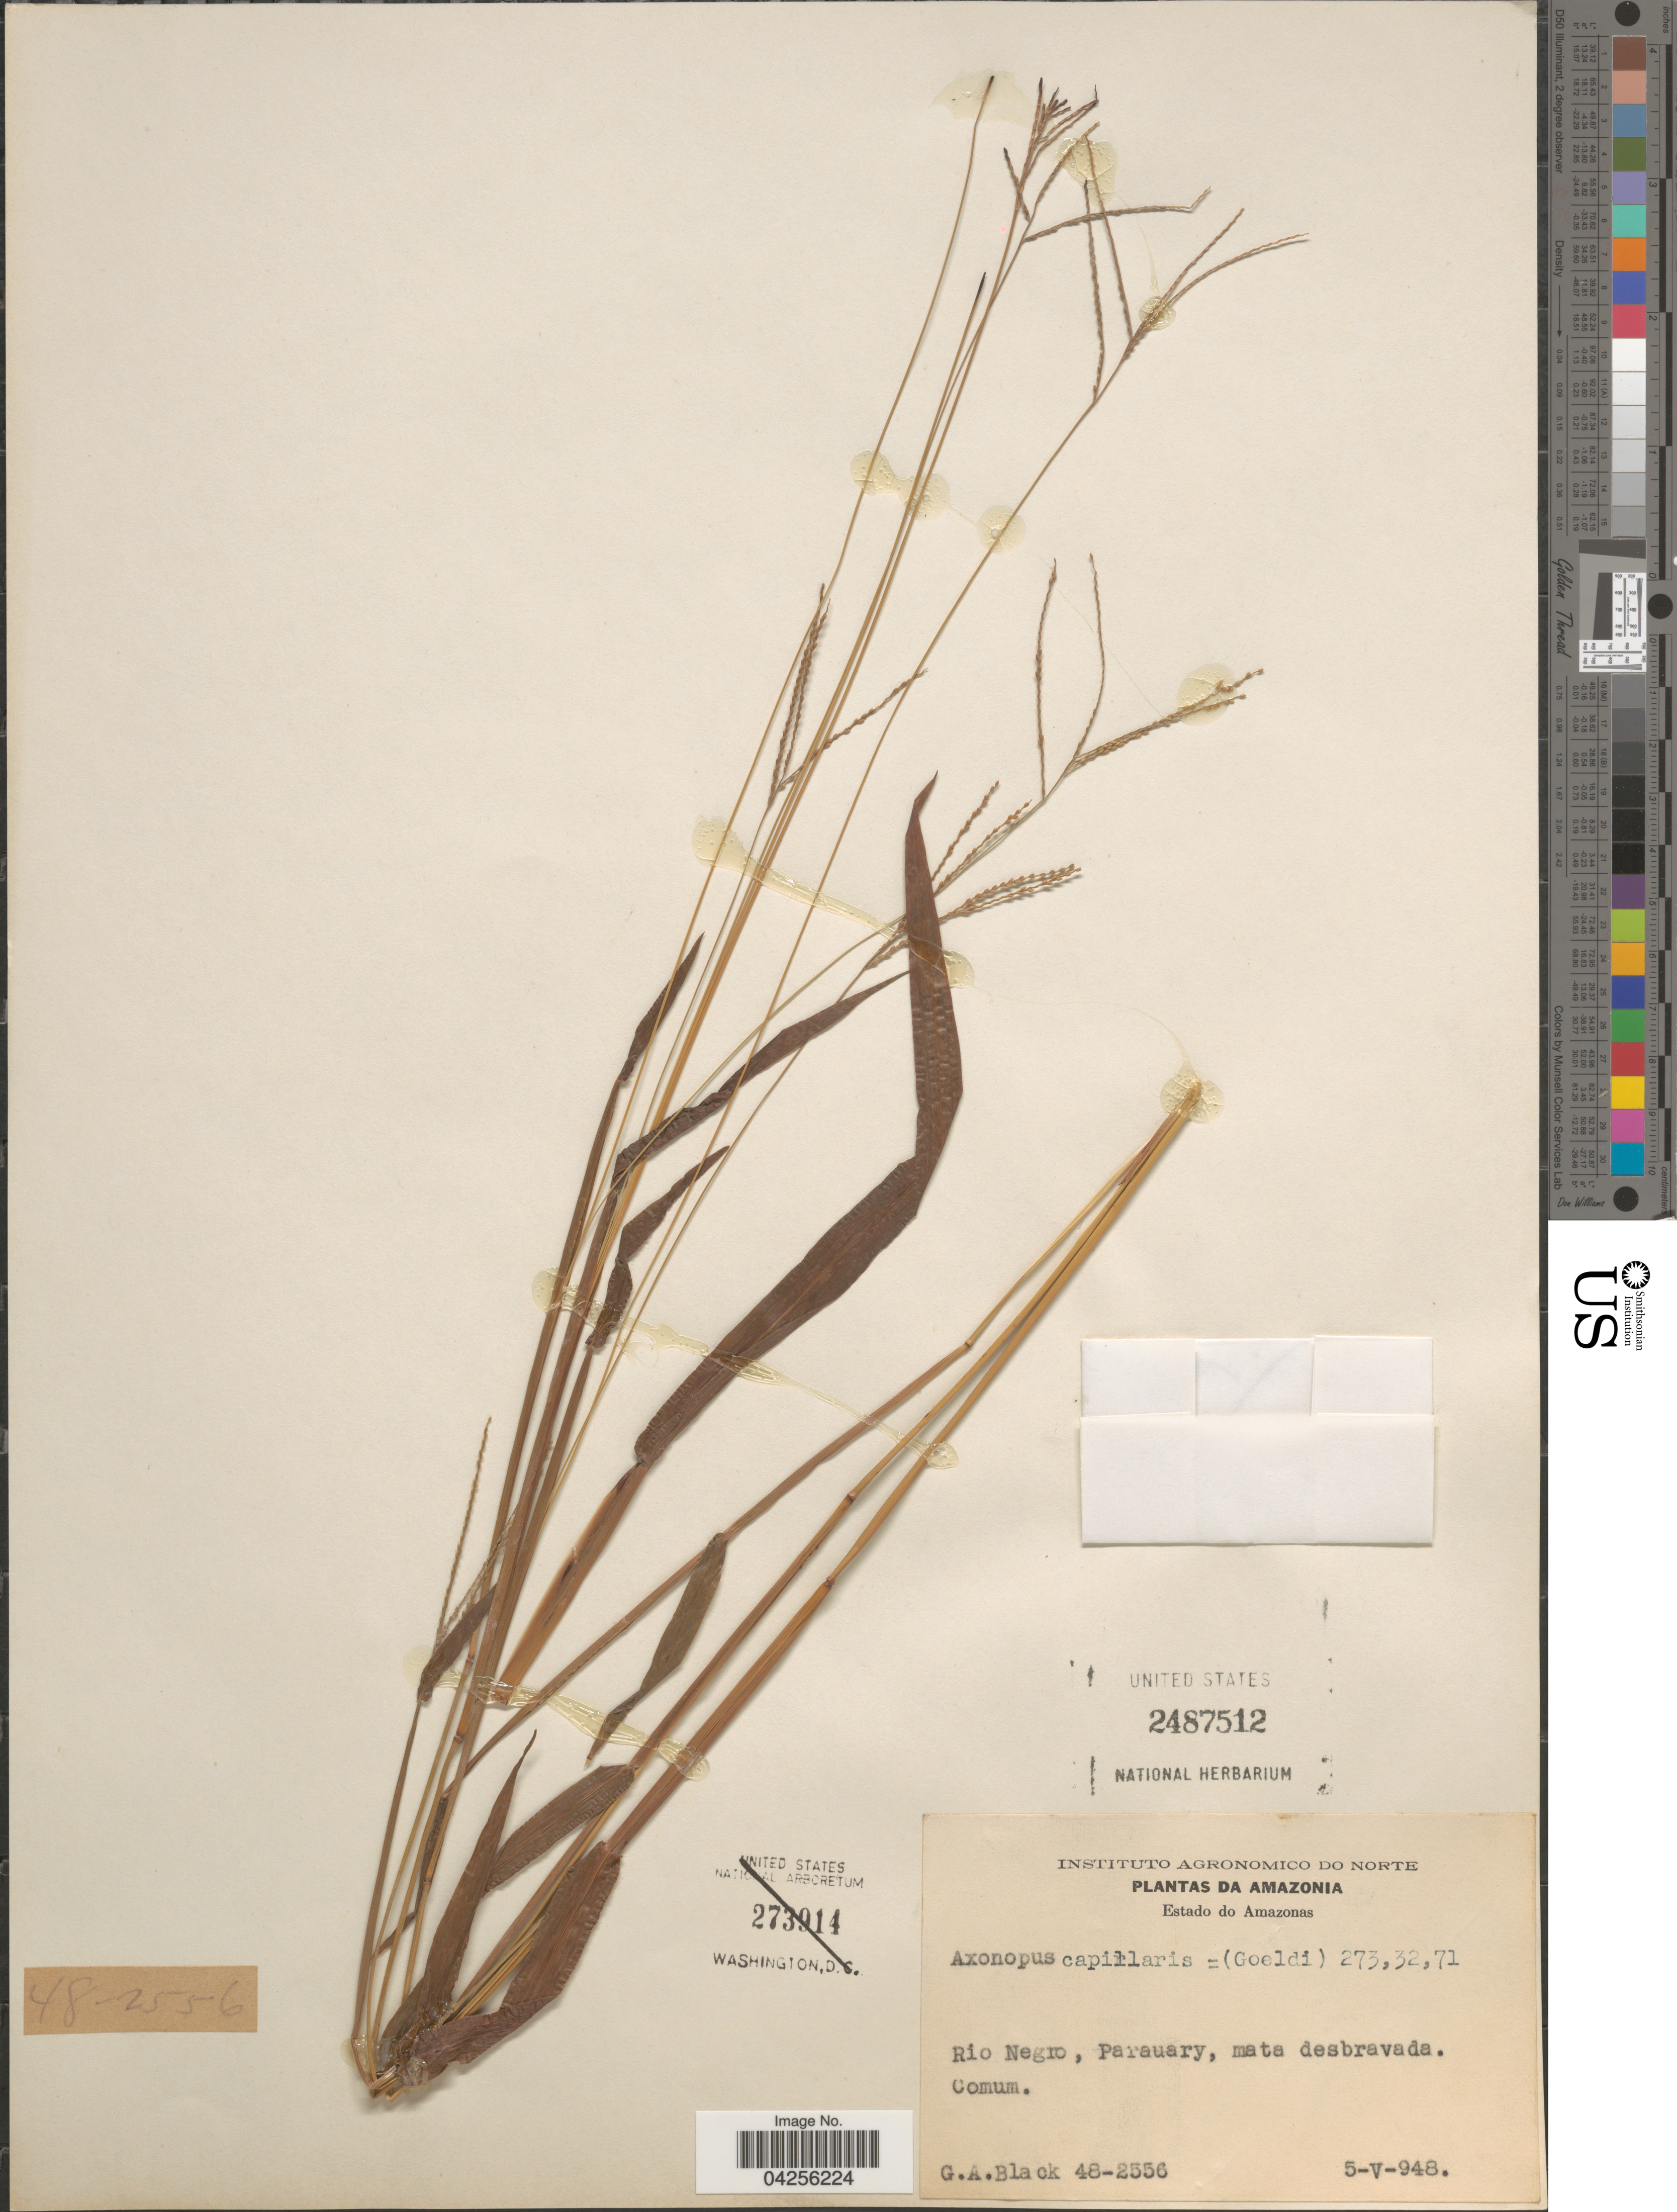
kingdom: Plantae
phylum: Tracheophyta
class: Liliopsida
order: Poales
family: Poaceae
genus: Axonopus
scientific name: Axonopus capillaris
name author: (Lam.) Chase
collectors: G. A. Black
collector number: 48-2556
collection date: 1948-05-05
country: Colombia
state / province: Amazônas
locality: Amazonia. Rio Negro, Parauary, mata desbravada. Comum.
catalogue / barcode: US 2487512